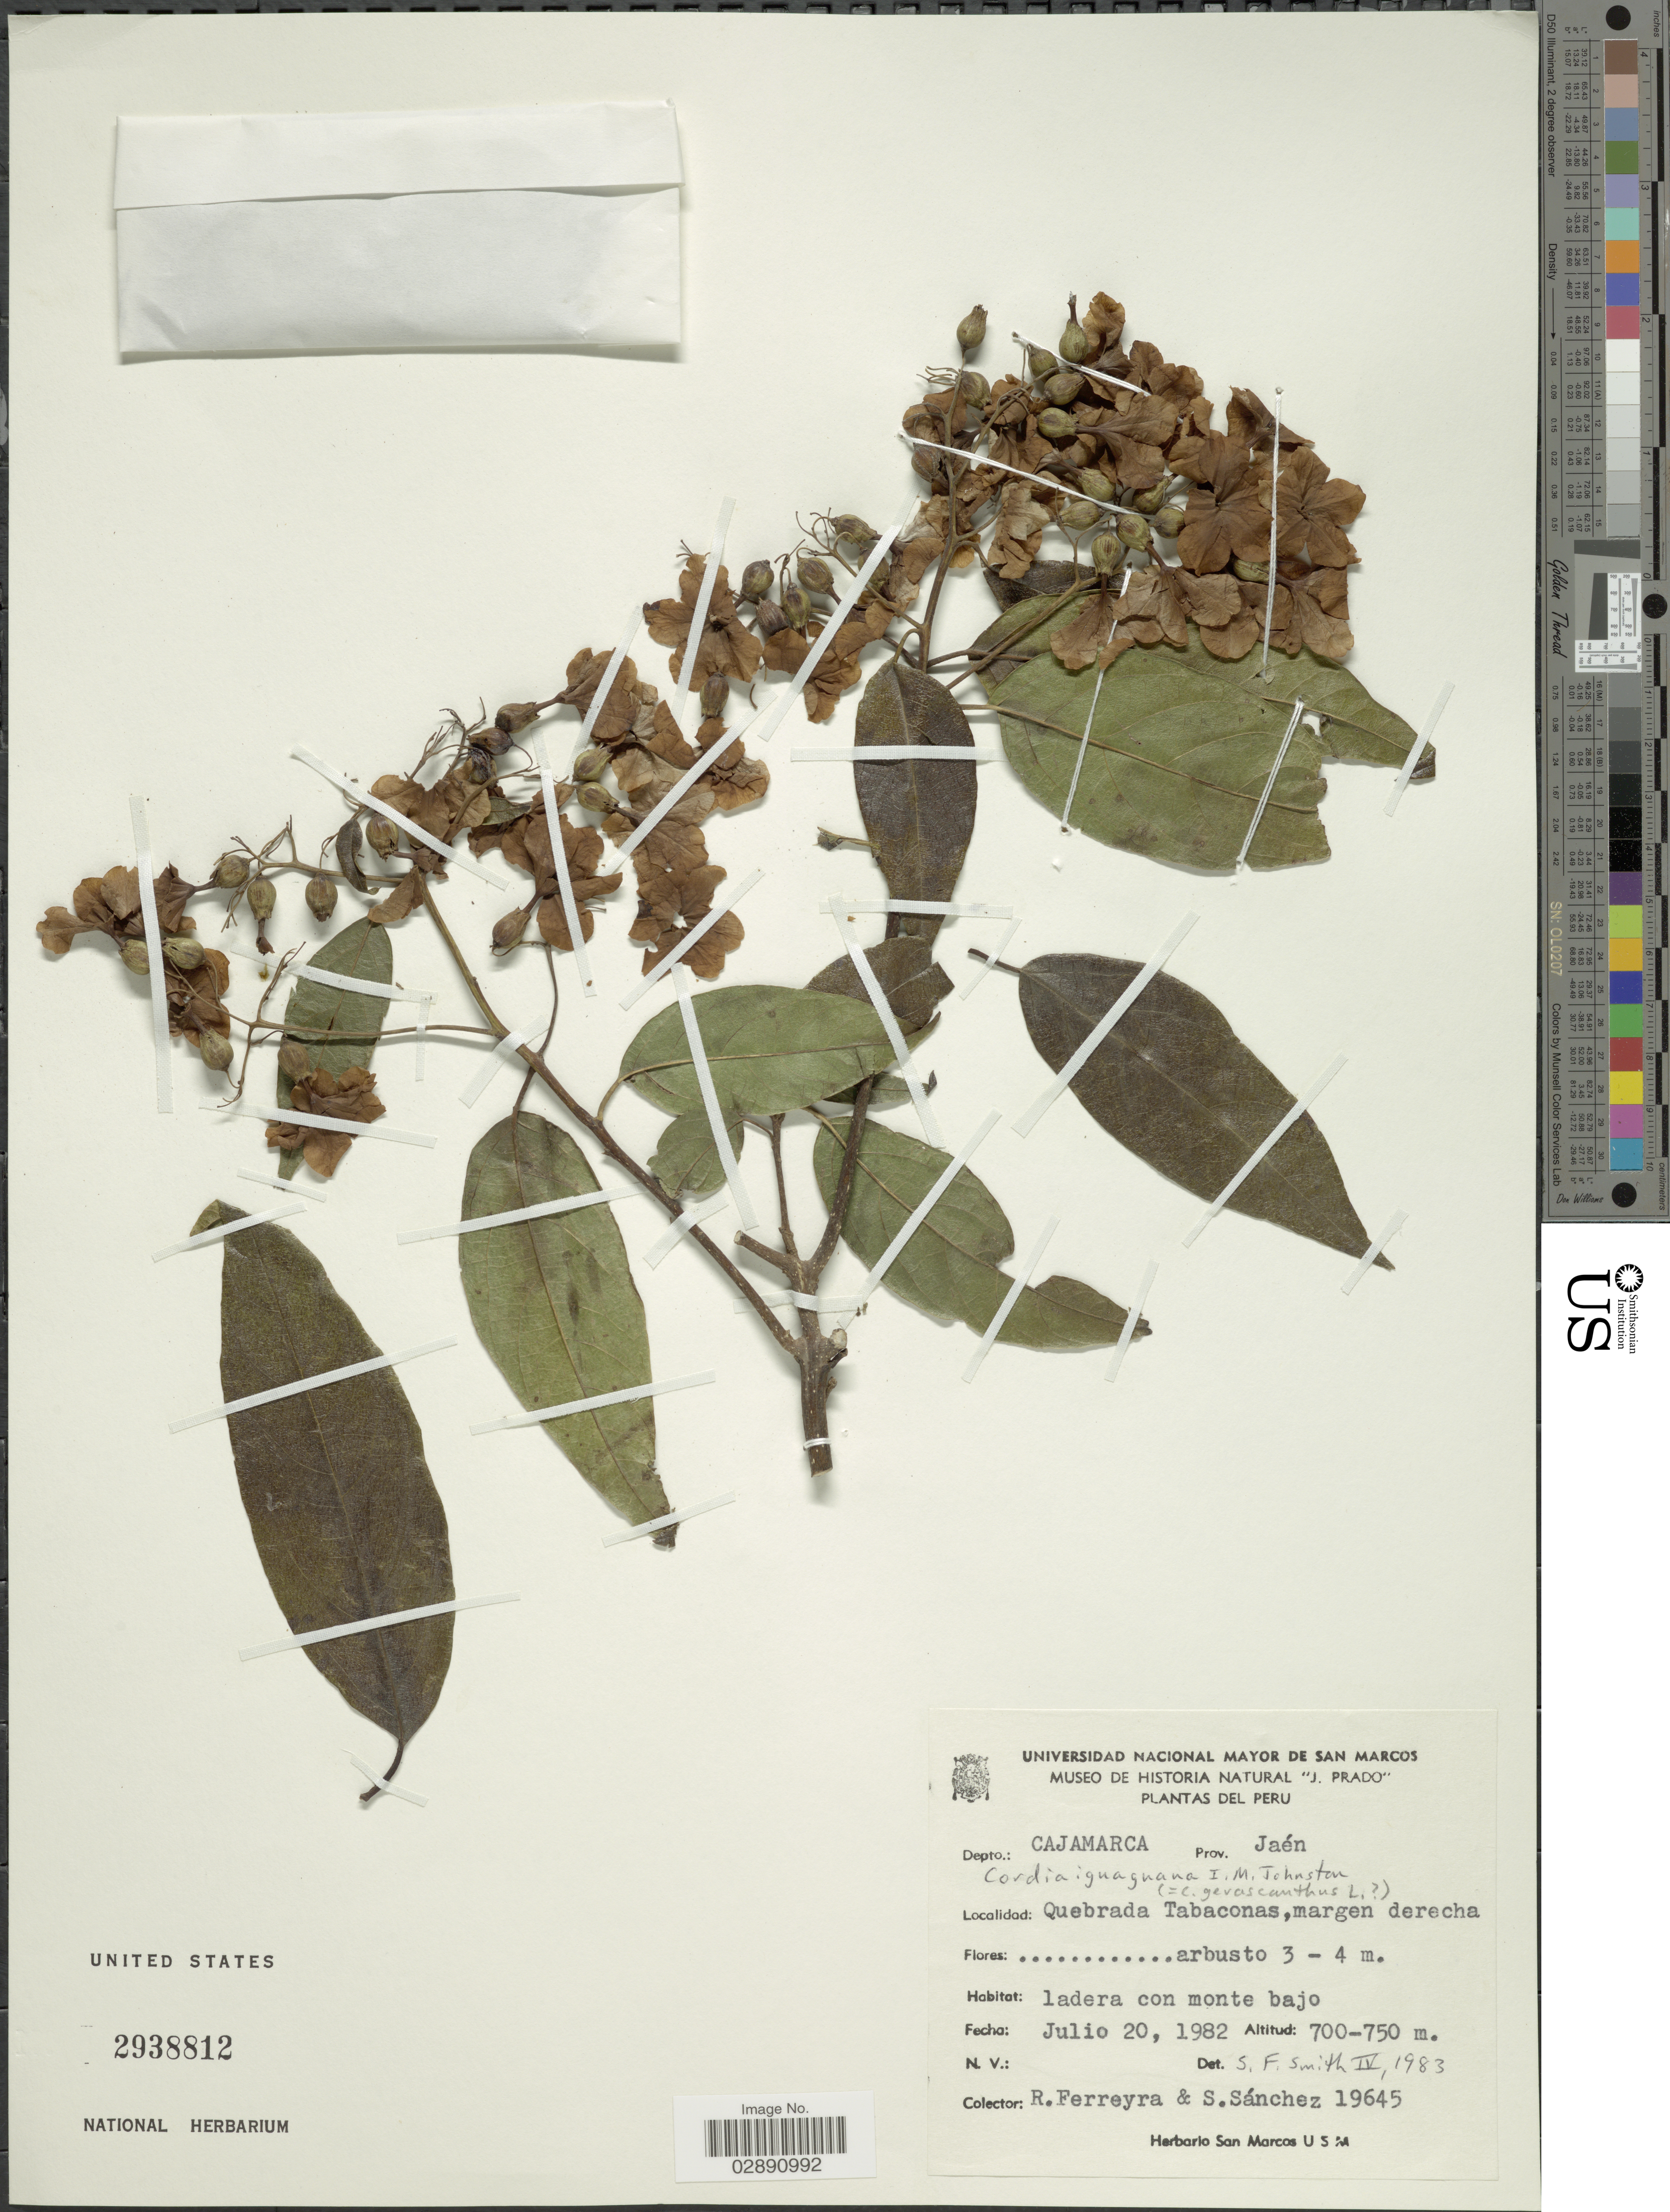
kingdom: Plantae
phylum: Tracheophyta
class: Magnoliopsida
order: Boraginales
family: Cordiaceae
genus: Cordia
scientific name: Cordia iguaguana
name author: I.M. Johnst.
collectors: R. A. Ferreyra & S. Sanchez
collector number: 19645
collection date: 1982-07-20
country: Peru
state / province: Cajamarca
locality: Depto.: Cajamarca. Prov. Jaén. Quebrada Tabaconas, margen derecha.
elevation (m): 700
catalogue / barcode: US 2938812